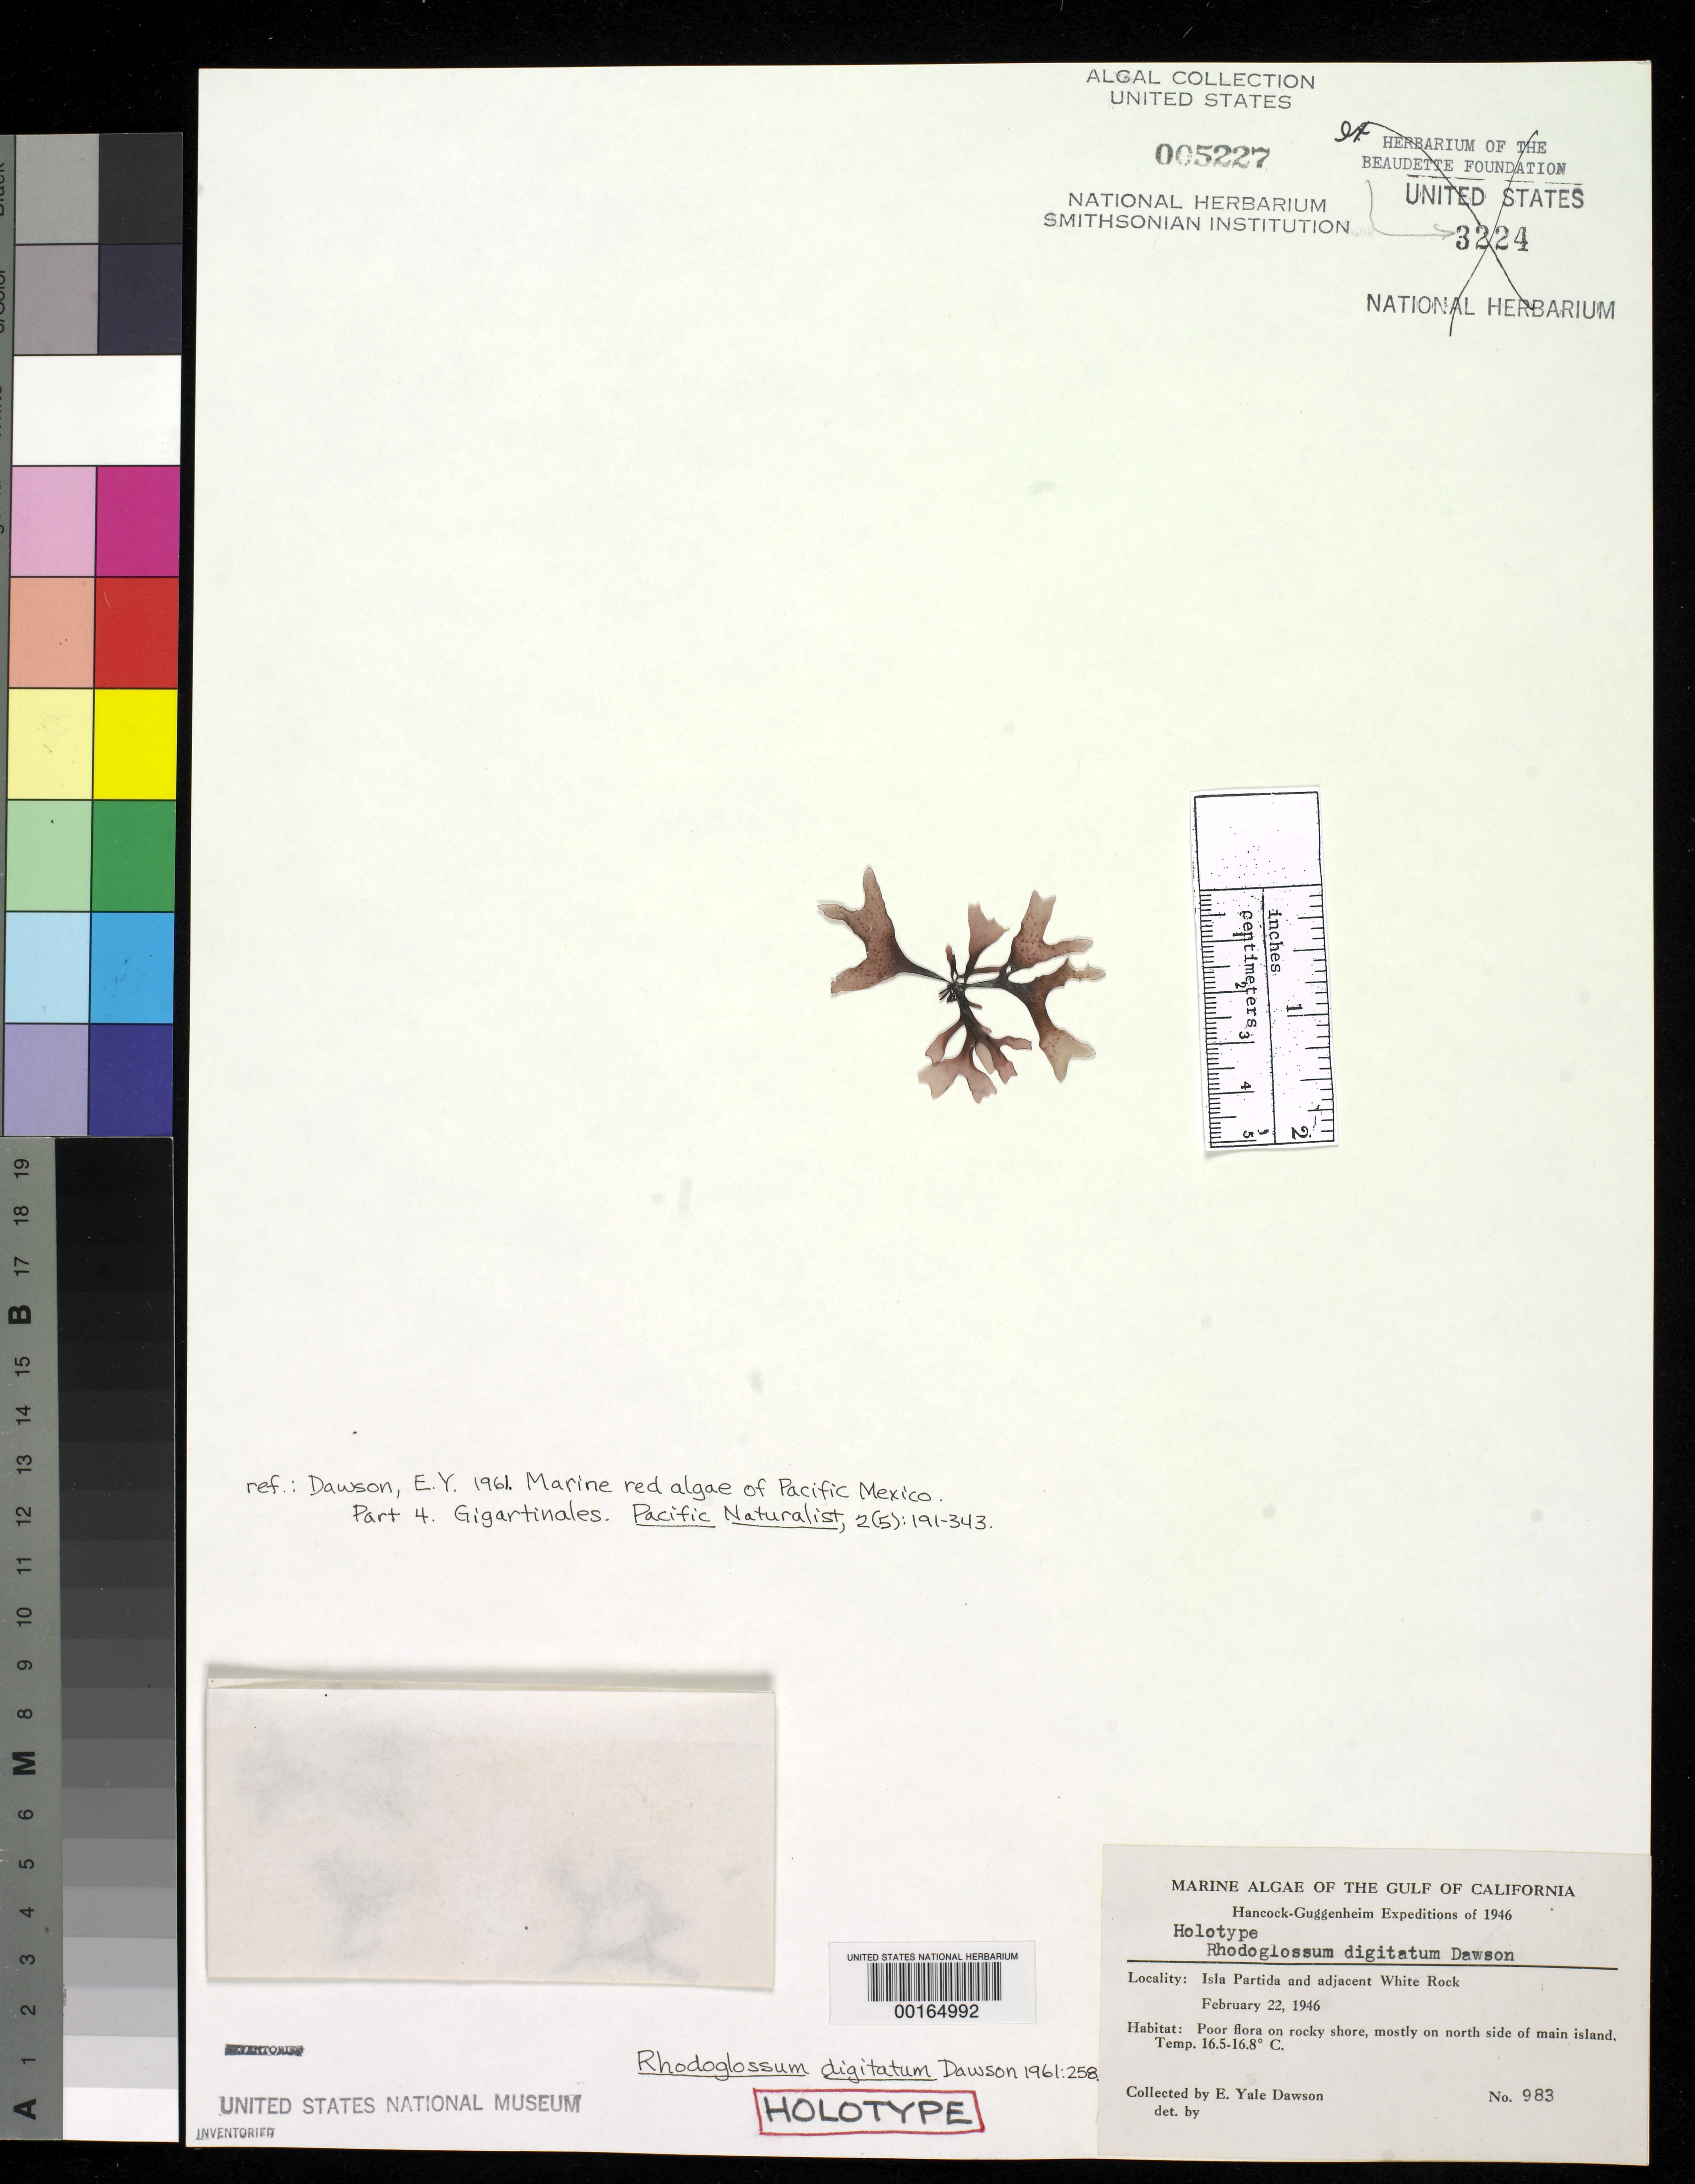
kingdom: Plantae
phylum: Rhodophyta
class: Florideophyceae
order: Gigartinales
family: Gigartinaceae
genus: Rhodoglossum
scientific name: Rhodoglossum digitatum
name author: E.Y. Dawson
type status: Holotype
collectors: E. Y. Dawson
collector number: EYD 983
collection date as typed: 22 Feb 1946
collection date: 1946-02-22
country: Mexico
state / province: Baja California Sur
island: Isla Partida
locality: And Roca Blanca (White Rock)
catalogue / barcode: US 5227